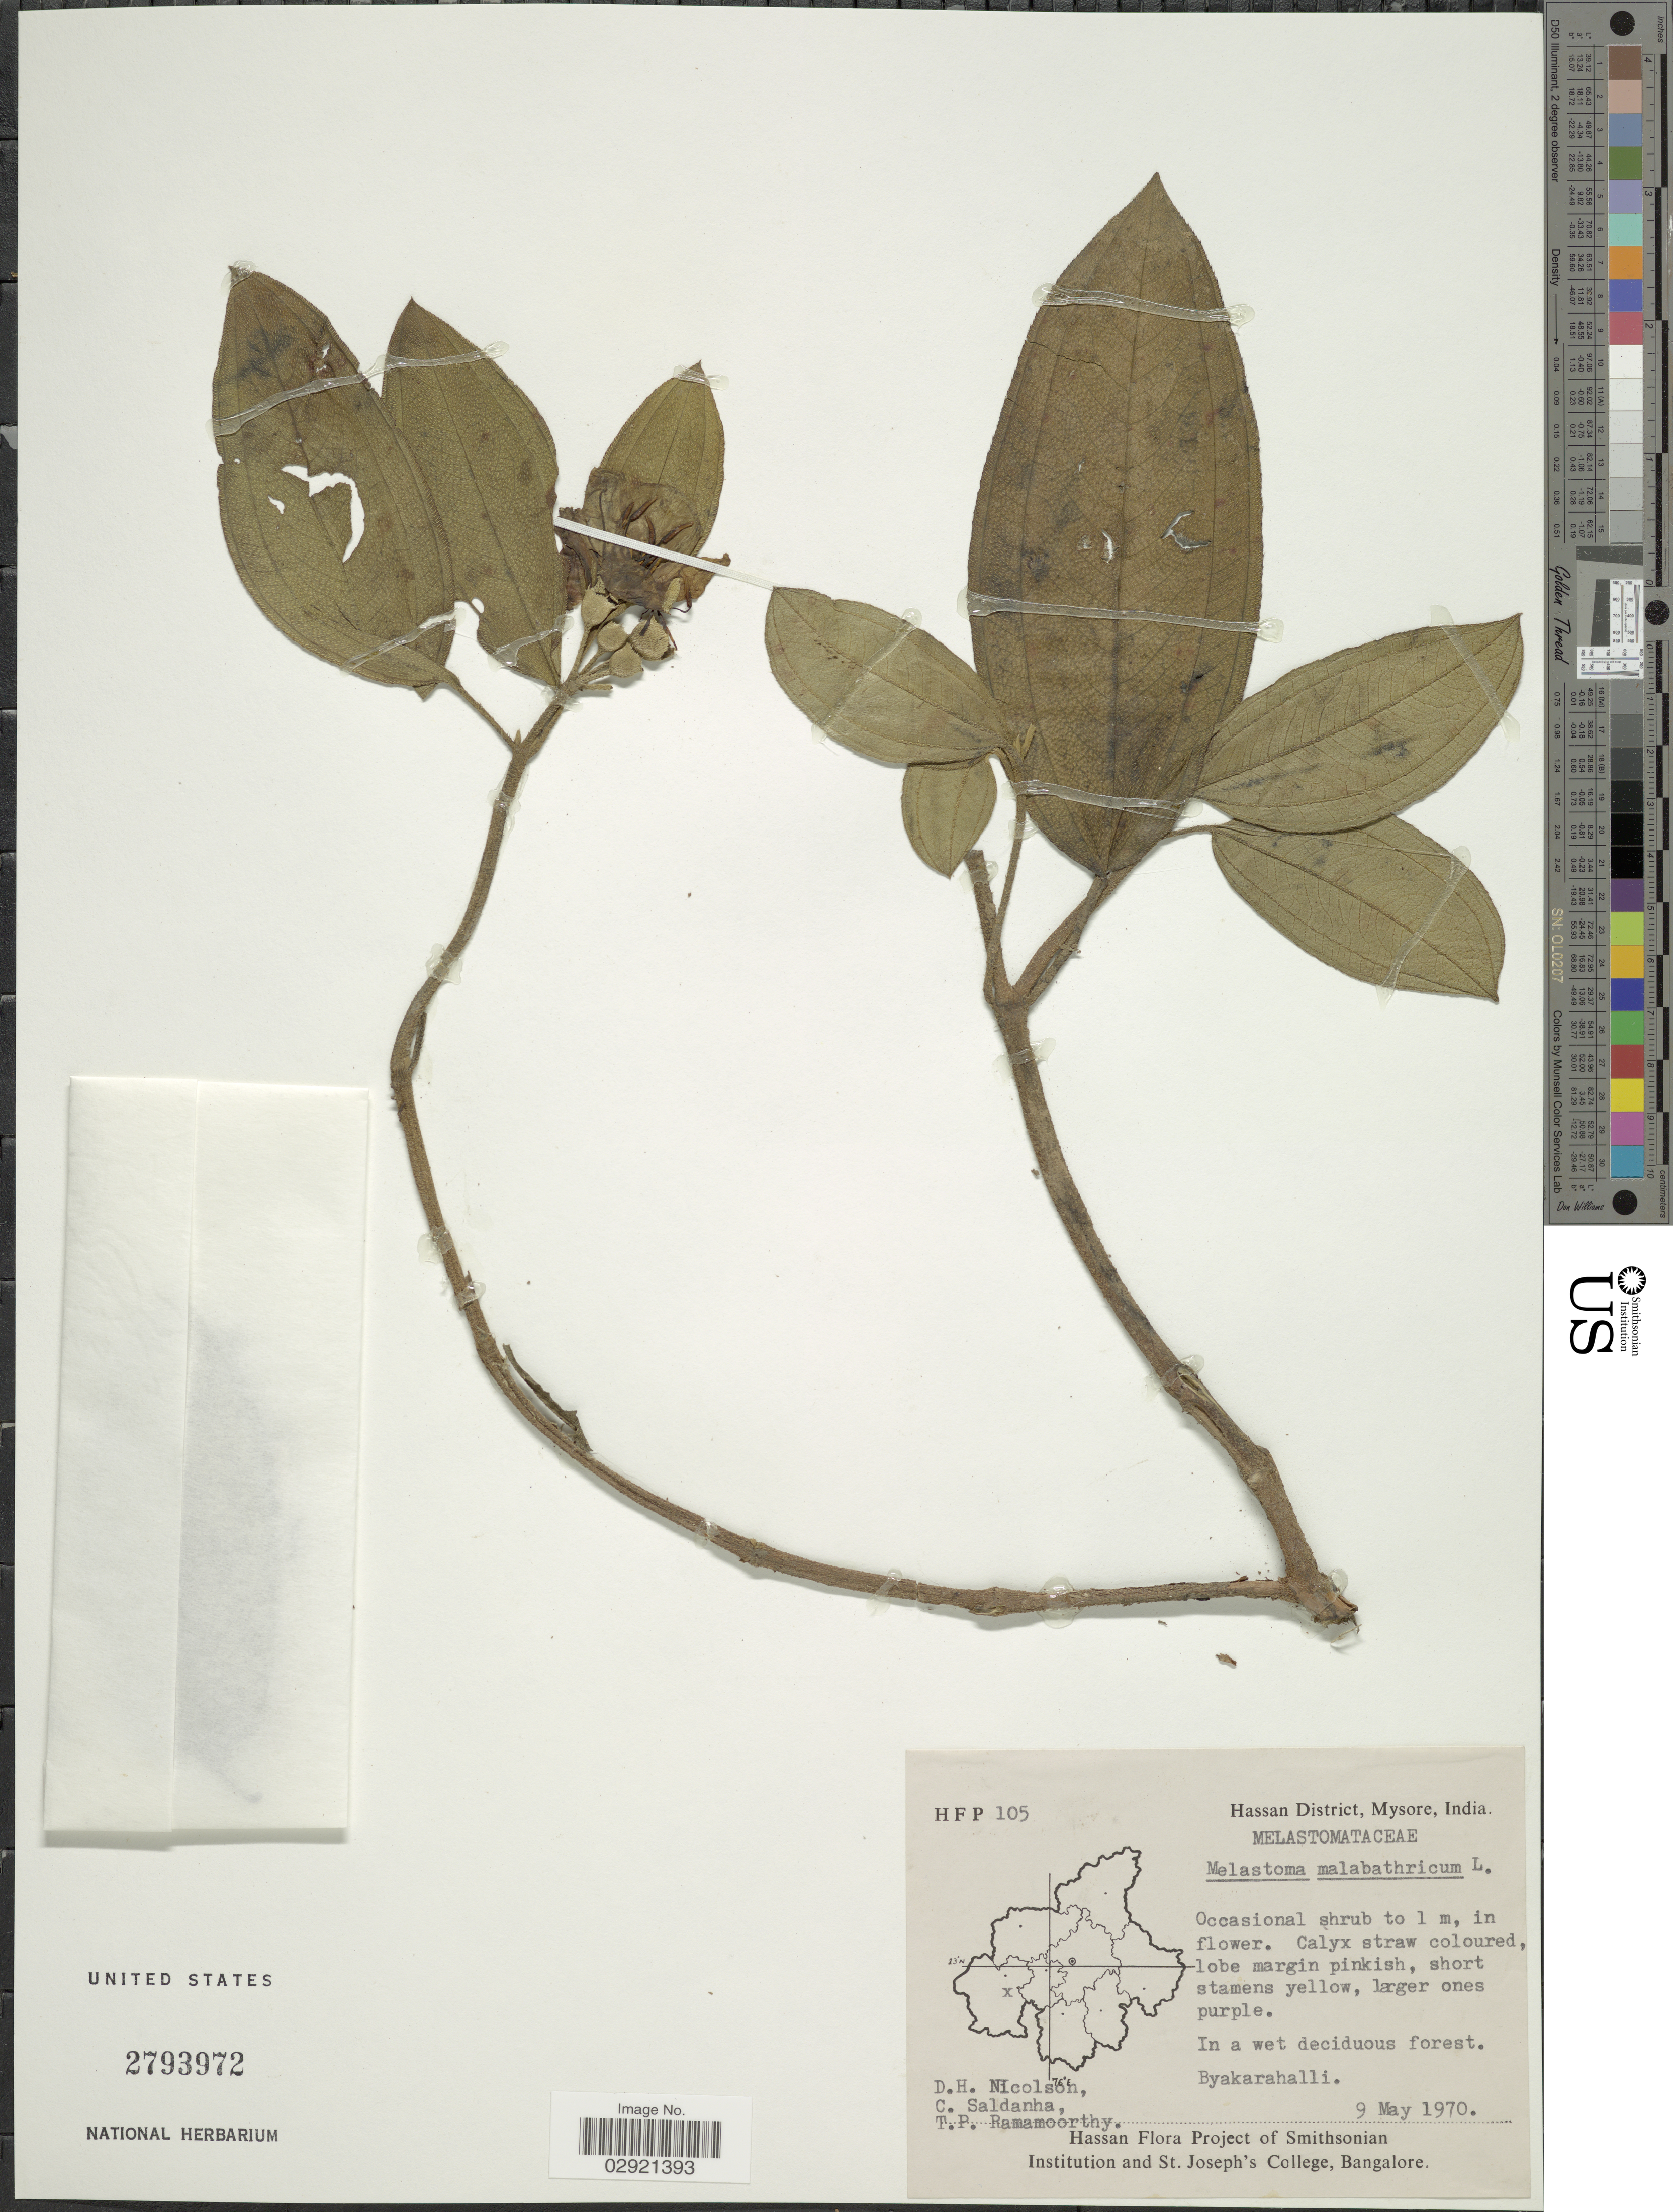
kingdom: Plantae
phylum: Tracheophyta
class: Magnoliopsida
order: Myrtales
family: Melastomataceae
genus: Melastoma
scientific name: Melastoma malabathricum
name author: L.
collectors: D. H. Nicolson, C. Saldanha & T. P. Ramamoorthy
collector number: HFP105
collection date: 1970-05-09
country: India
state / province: Karnataka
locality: Hassan District, Mysore. Byakarahalli.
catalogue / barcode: US 2793972